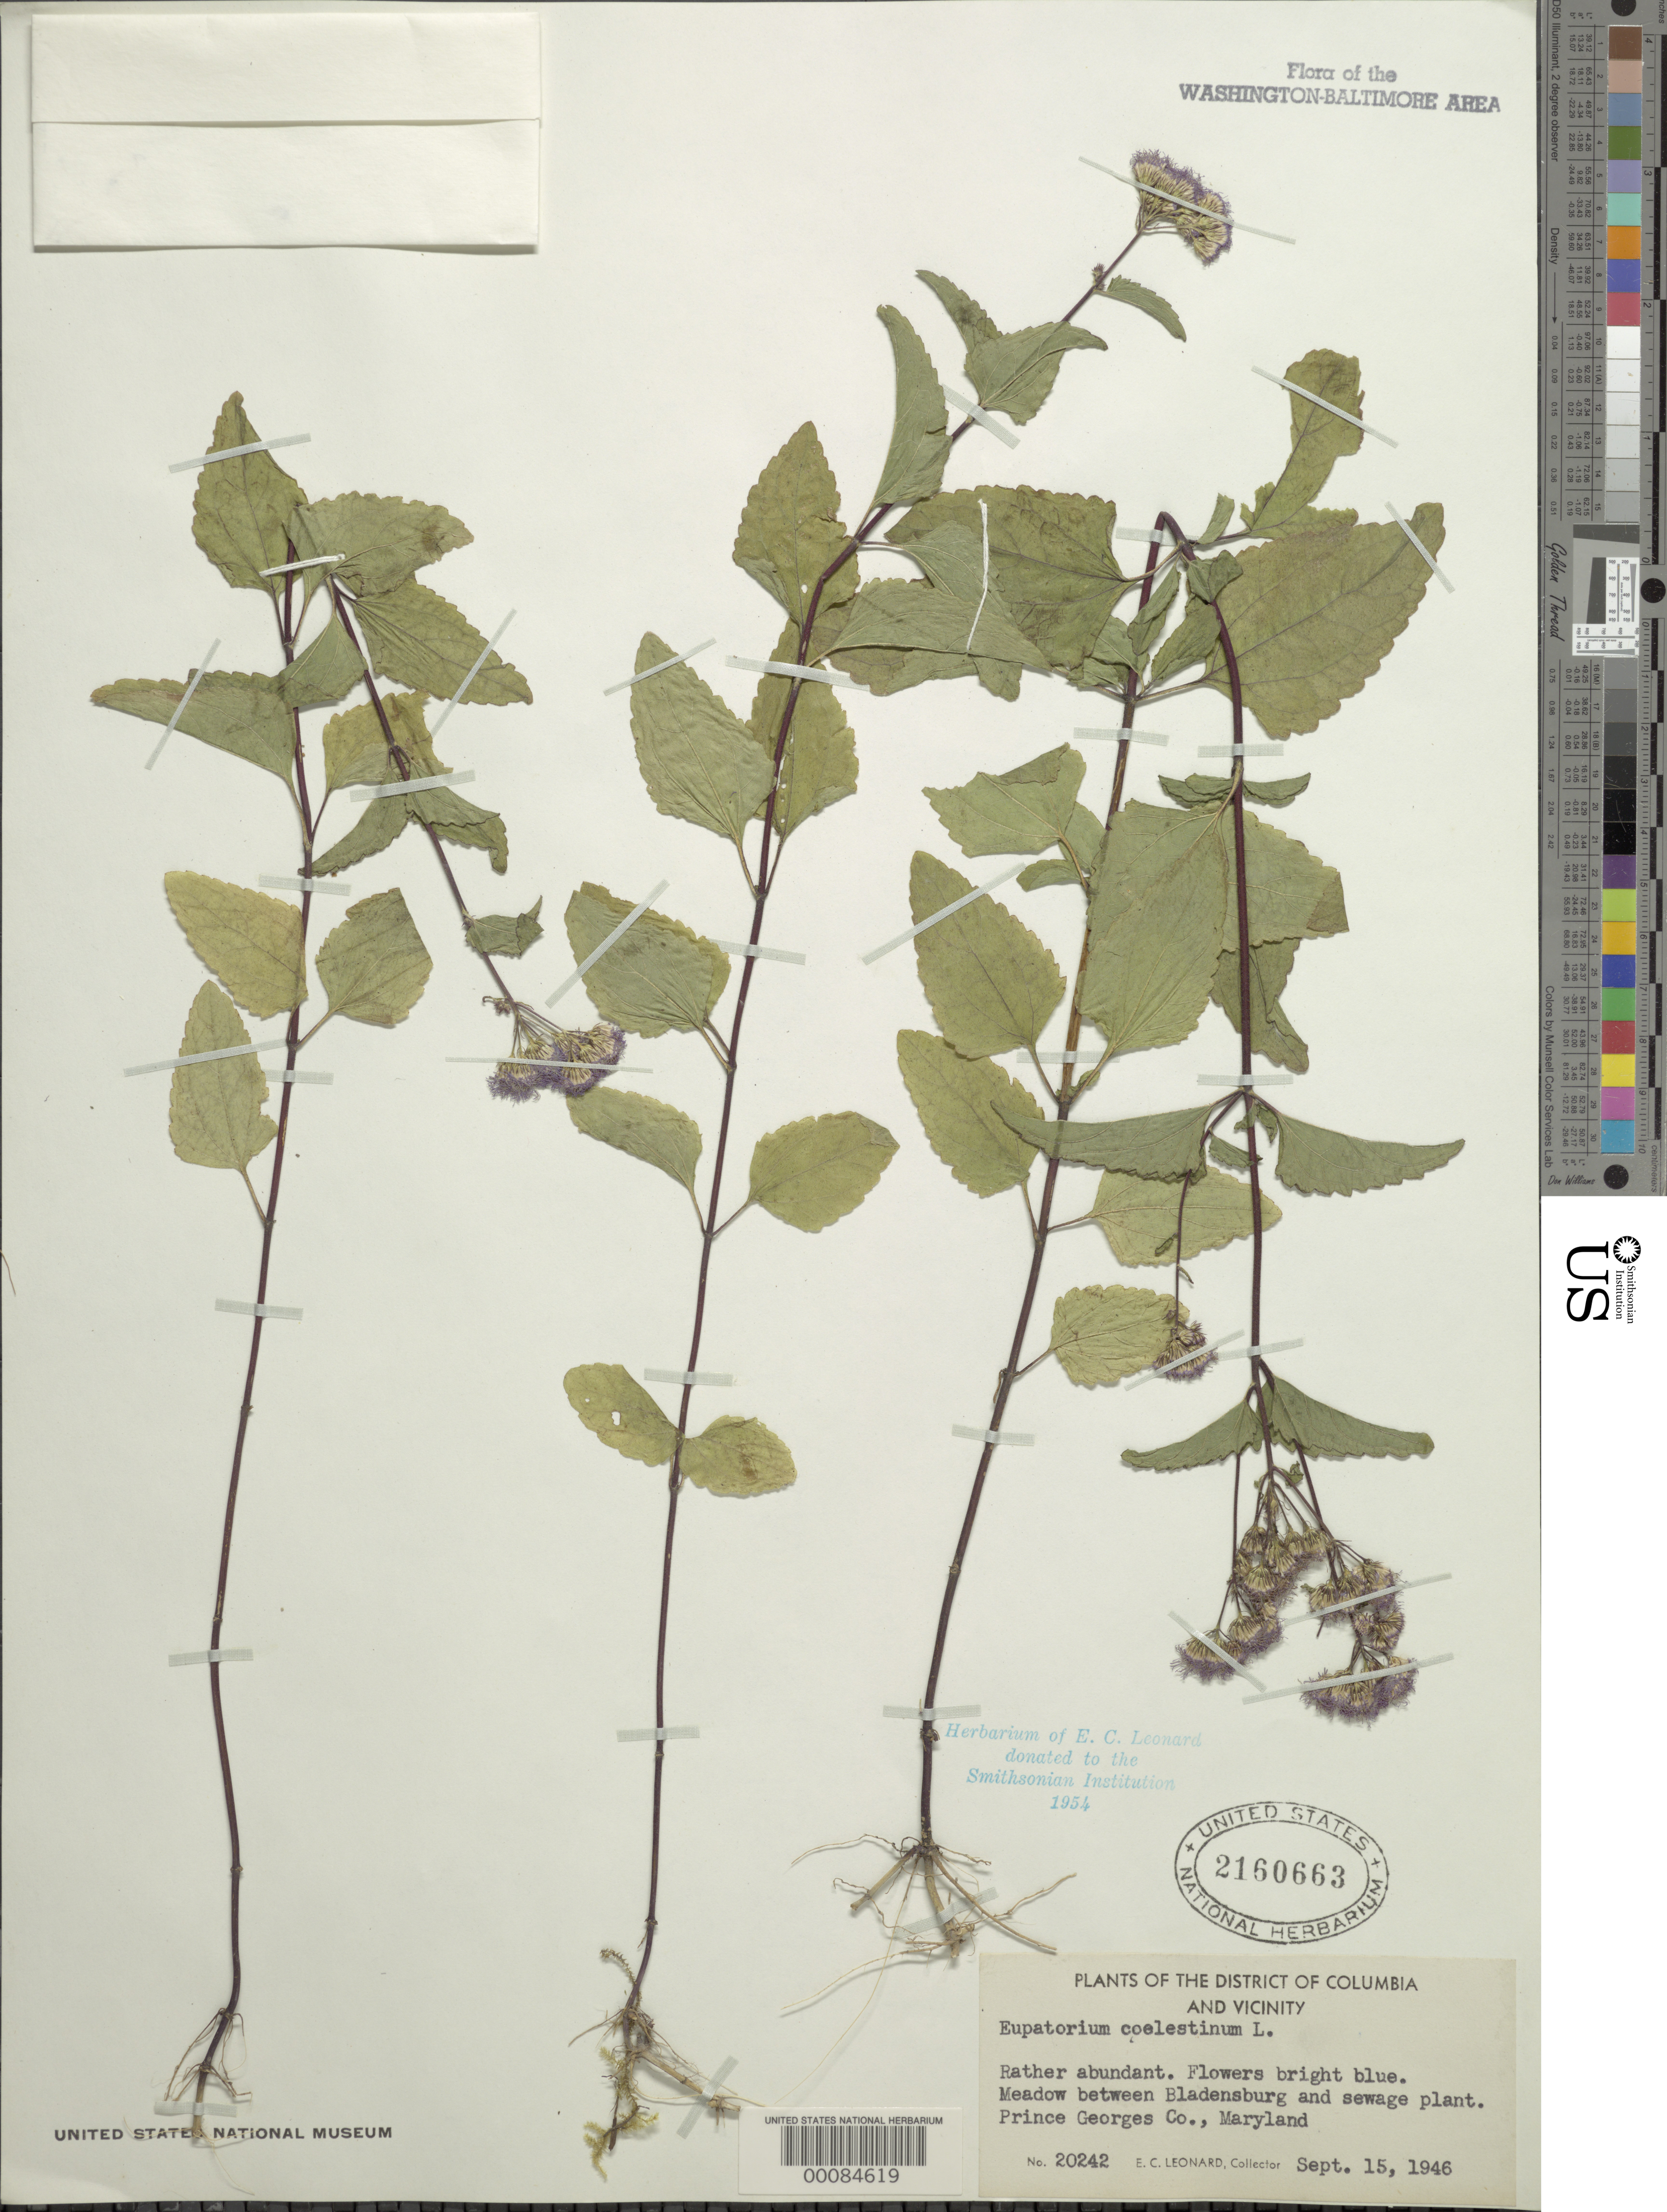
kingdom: Plantae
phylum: Tracheophyta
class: Magnoliopsida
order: Asterales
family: Asteraceae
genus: Conoclinium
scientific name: Conoclinium coelestinum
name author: (L.) DC.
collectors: E. C. Leonard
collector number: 20242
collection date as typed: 15 Sep 1946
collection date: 1946-09-15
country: United States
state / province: Maryland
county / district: Prince George's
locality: between Bladensburg and Sewage Plant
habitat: Meadow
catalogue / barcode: US 2160663